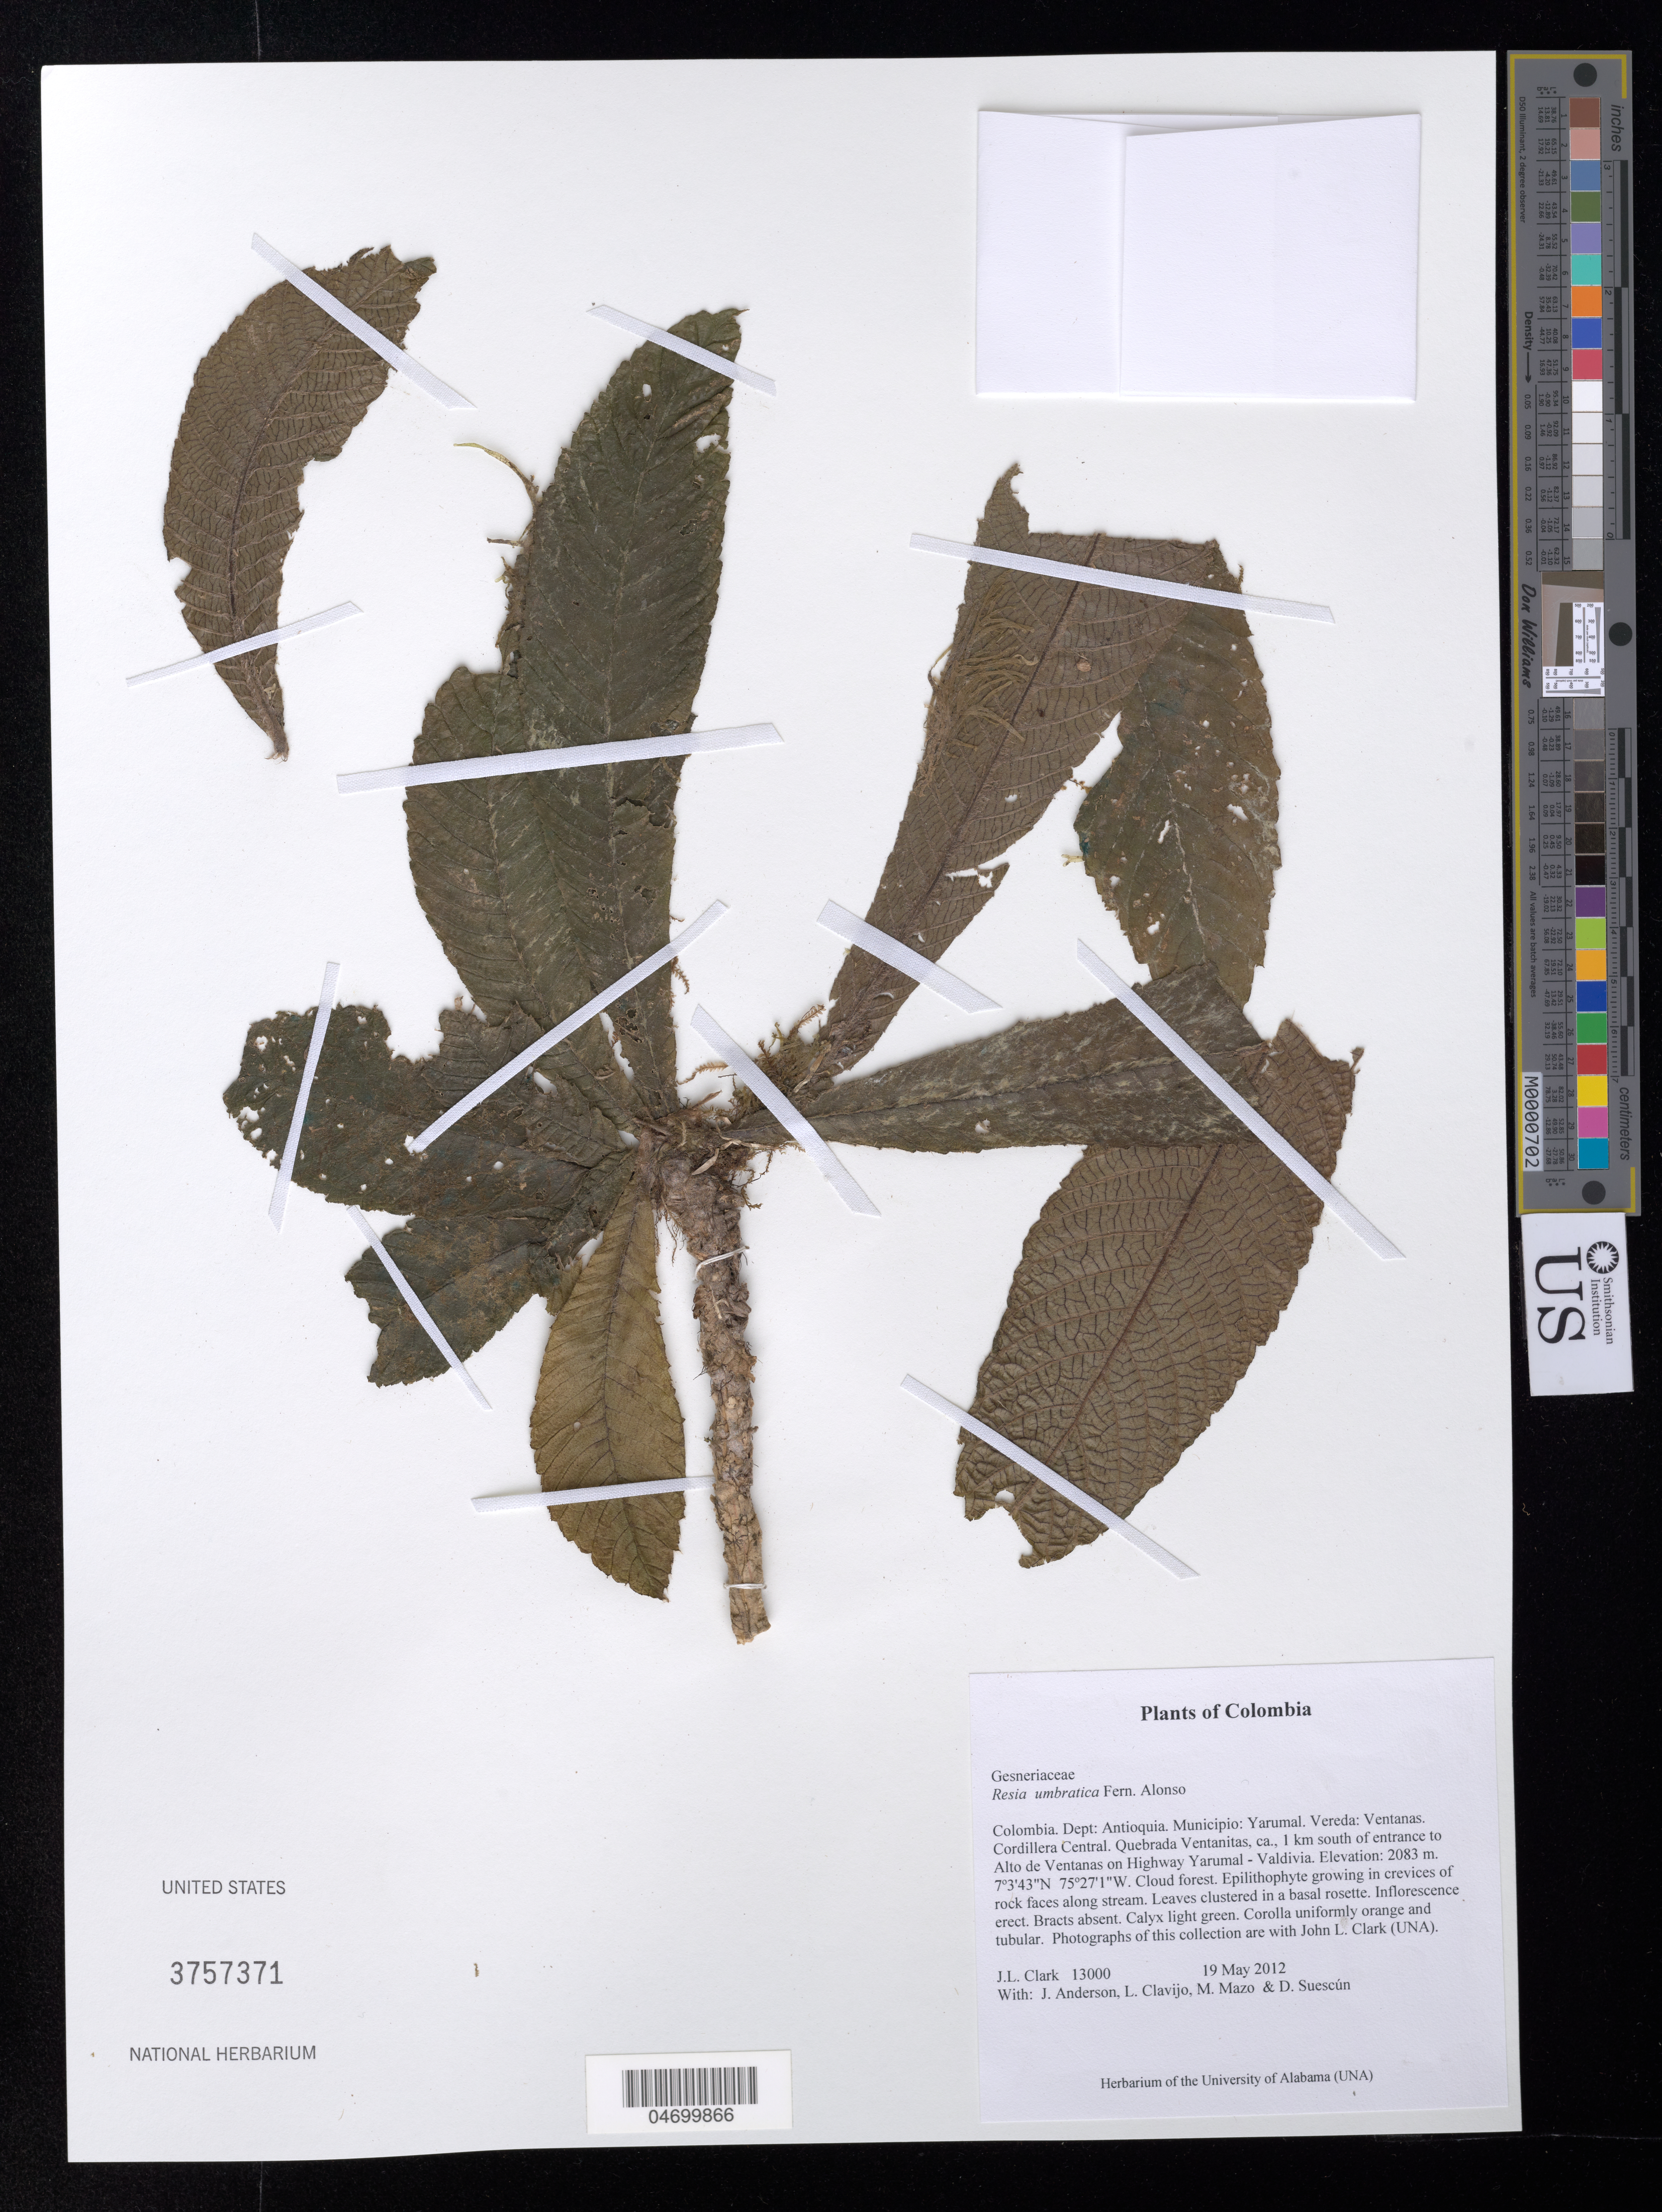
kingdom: Plantae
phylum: Tracheophyta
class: Magnoliopsida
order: Lamiales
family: Gesneriaceae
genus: Resia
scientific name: Resia umbratica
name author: Fern. Alonso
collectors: J. L. Clark, J. Anderson, L. Clavijo & M. Mazo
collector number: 13000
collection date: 2012-05-19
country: Colombia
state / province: Antioquia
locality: Dept: Antioquia. Municipio: Yarumal. Vereda: Ventanas. Cordillera Central. Quebrada Ventanitas, ca. 1 km south of entrance to Alto de Ventanas on Highway Yarumal - Valdivia.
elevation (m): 2083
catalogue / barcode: US 3757371